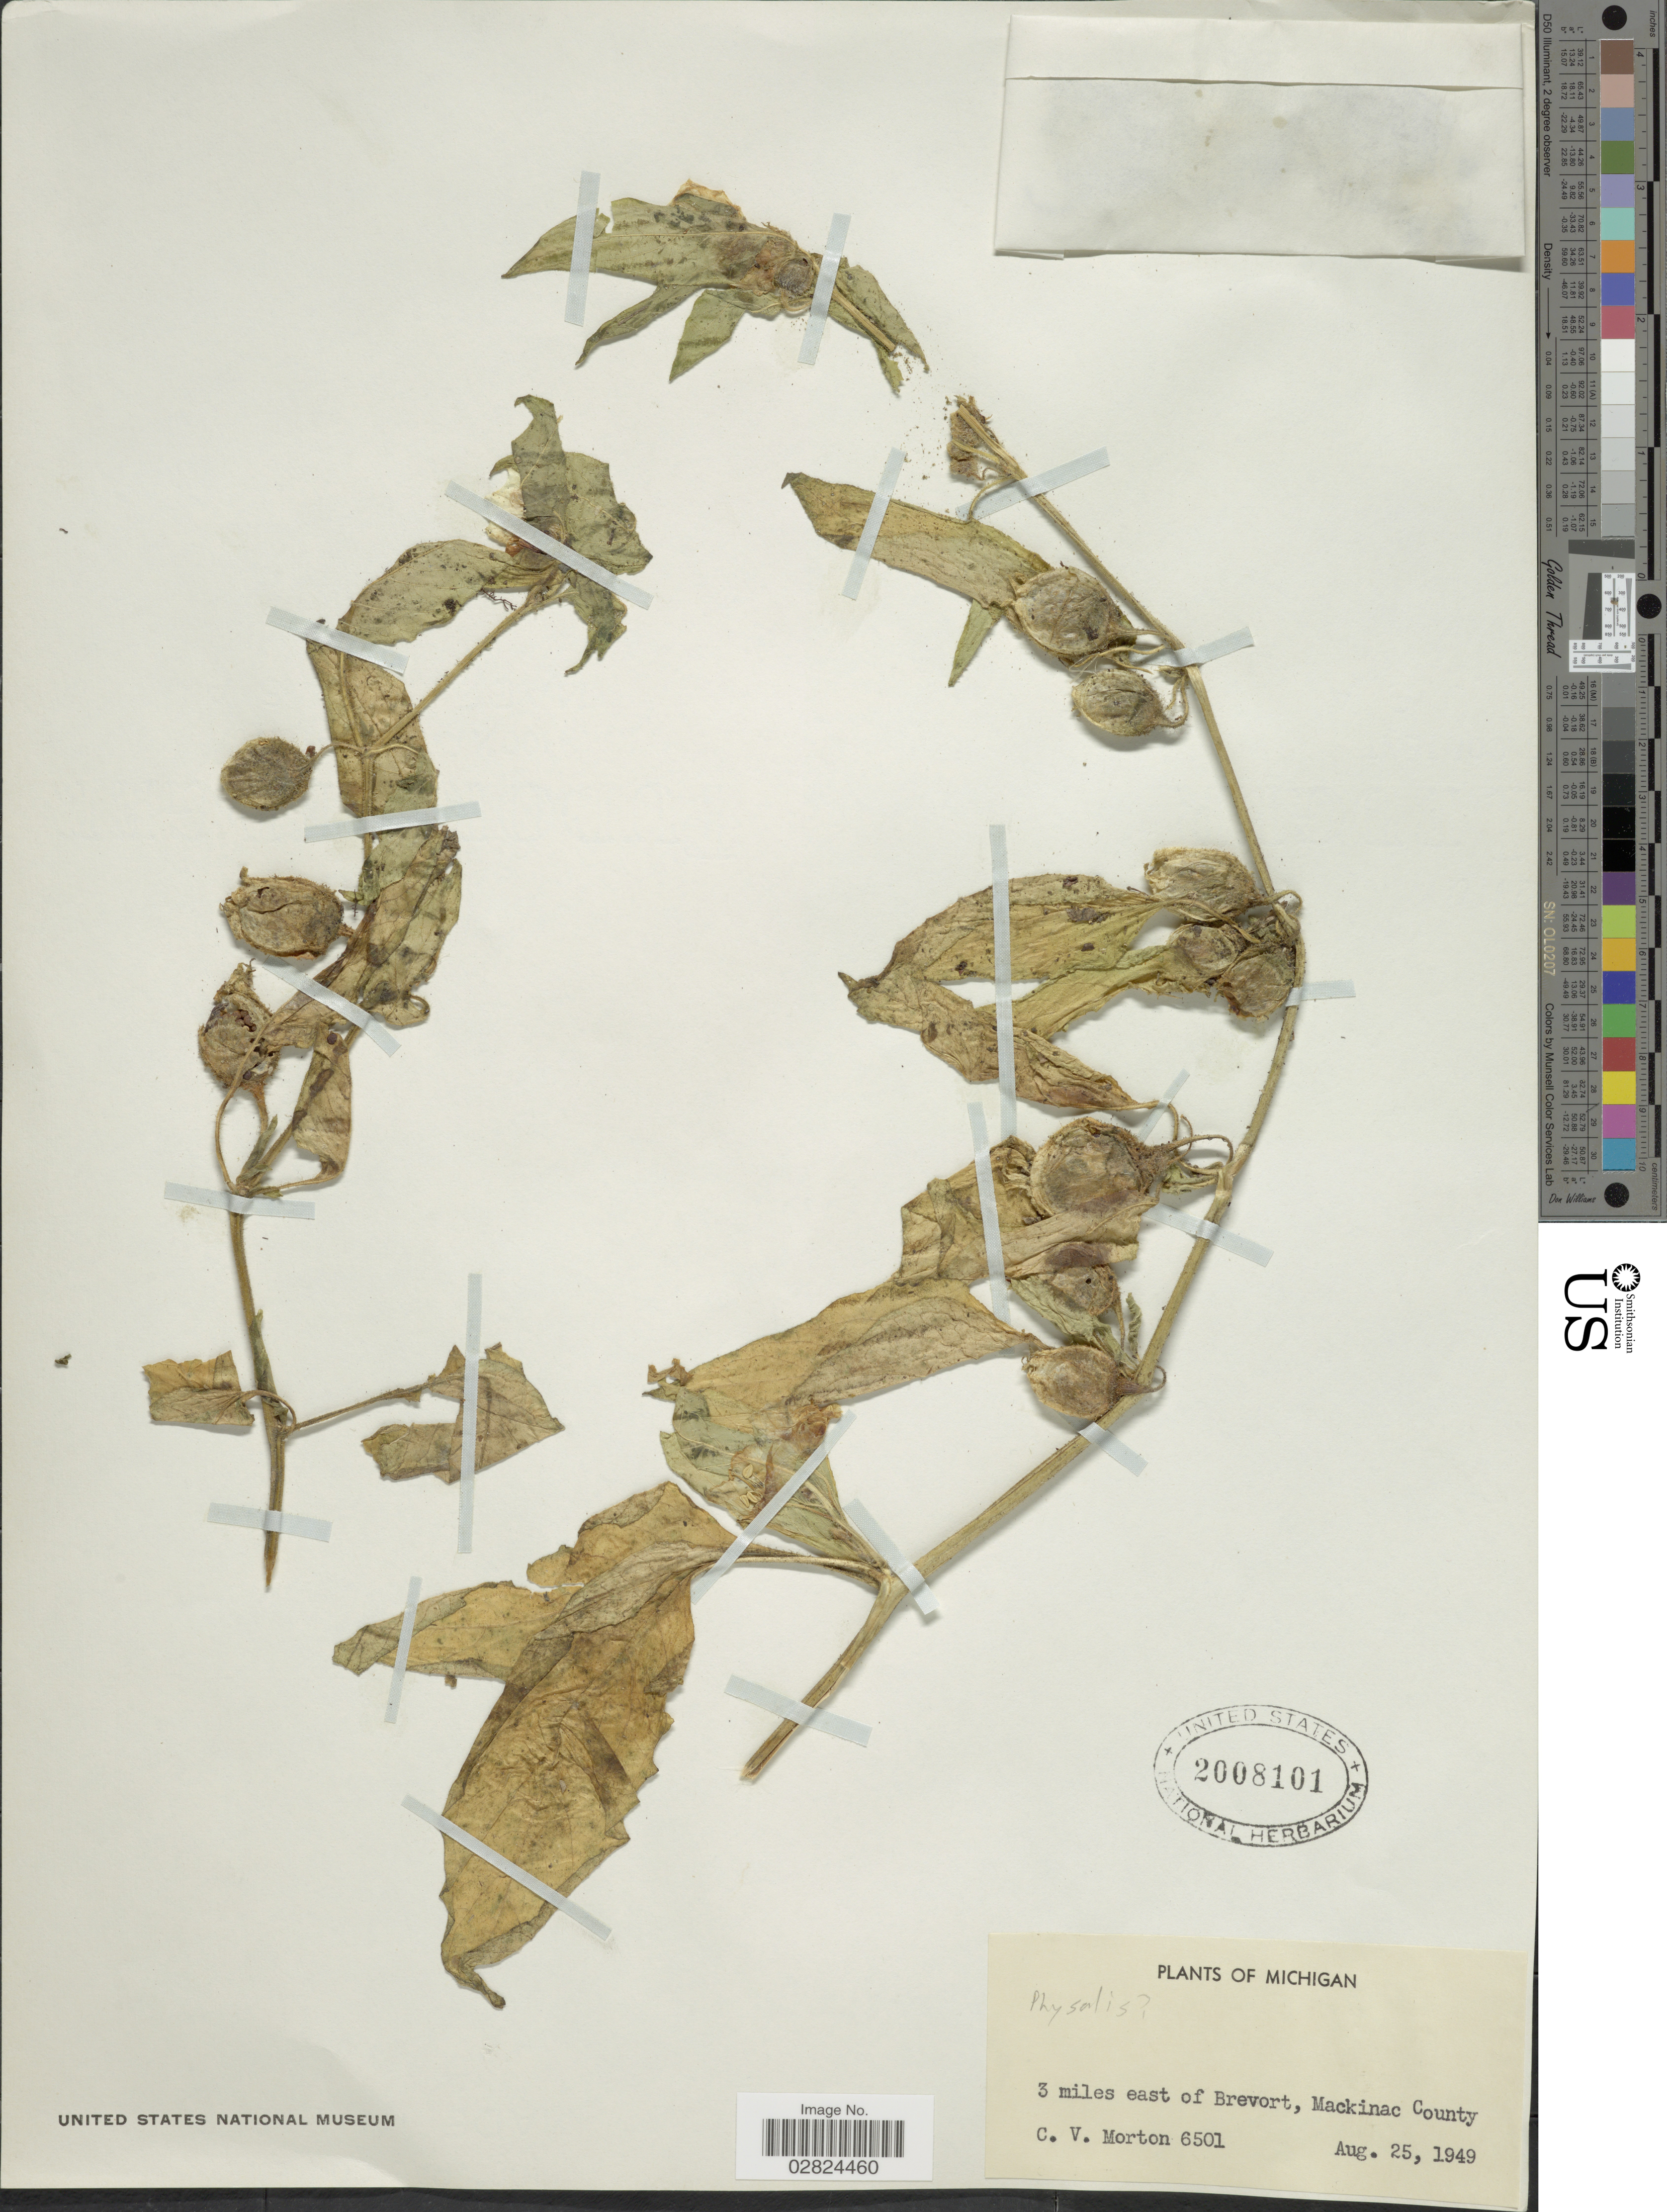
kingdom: Plantae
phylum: Tracheophyta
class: Magnoliopsida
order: Solanales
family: Solanaceae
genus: Physalis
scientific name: Physalis sp.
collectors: C. V. Morton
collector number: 6501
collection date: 1949-08-25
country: United States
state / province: Michigan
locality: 3 miles east of Brevort, Mackinac County.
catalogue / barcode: US 2008101